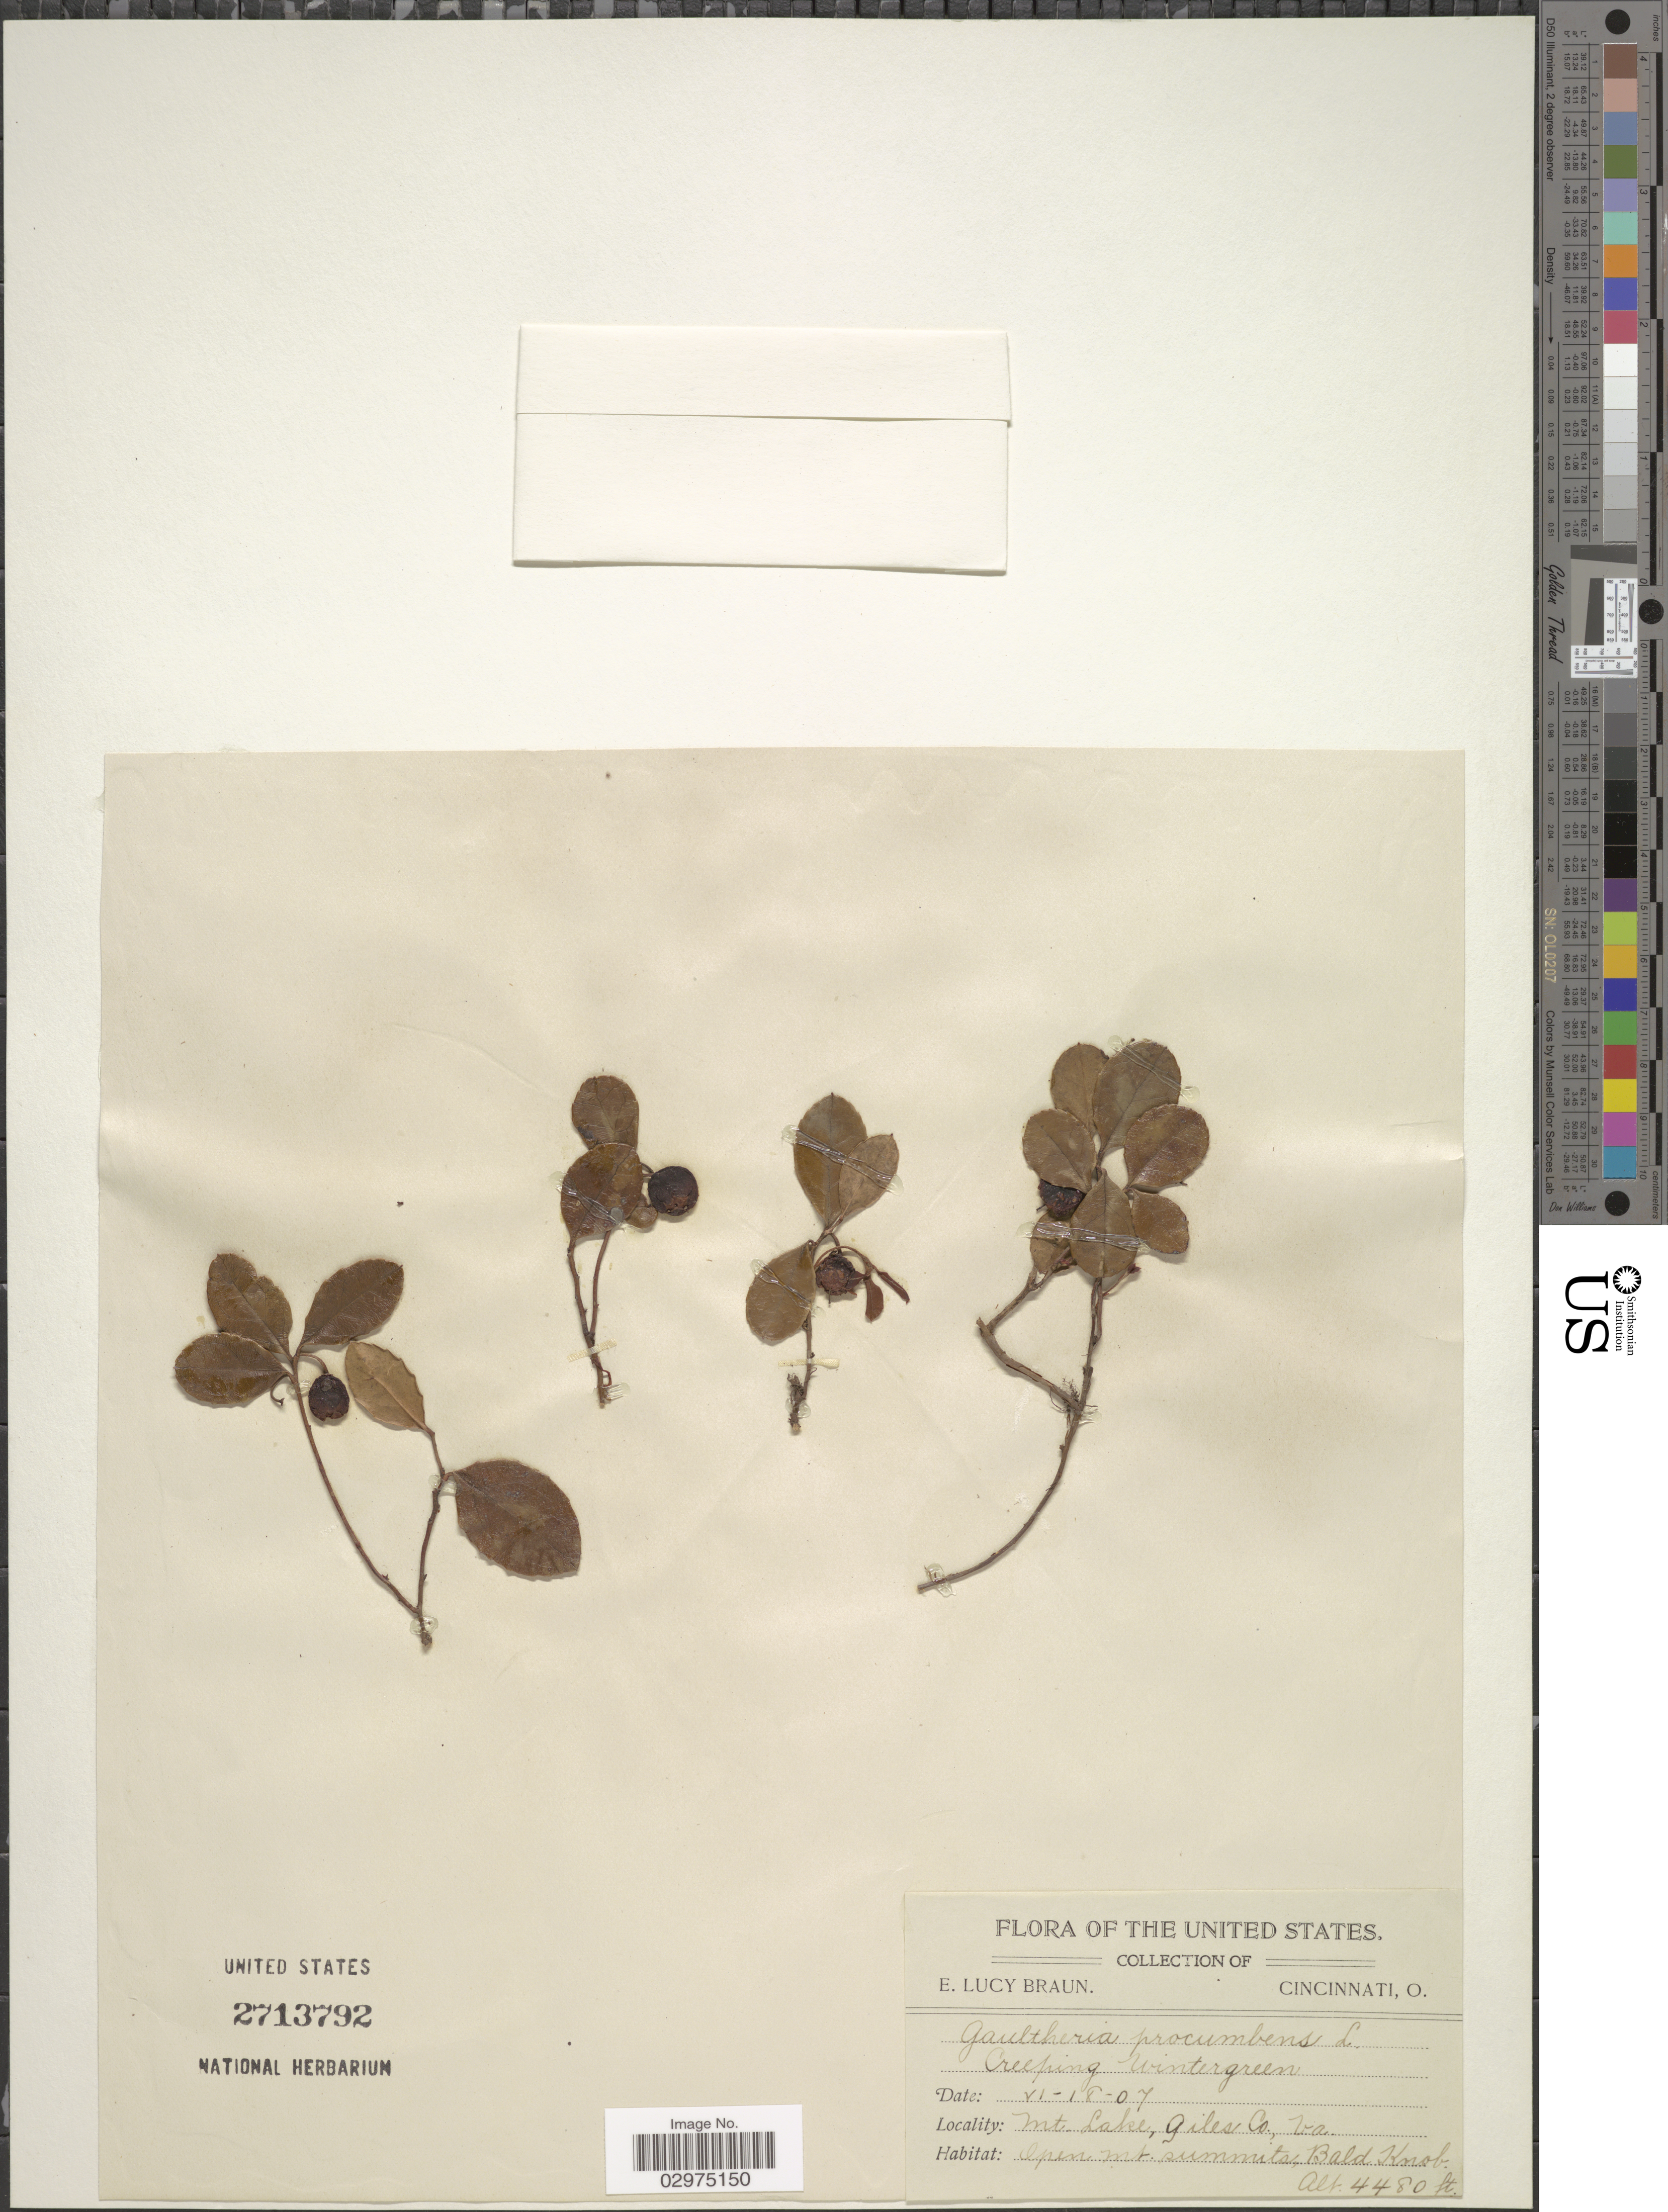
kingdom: Plantae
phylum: Tracheophyta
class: Magnoliopsida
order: Ericales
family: Ericaceae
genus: Gaultheria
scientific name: Gaultheria procumbens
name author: L.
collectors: E. L. Braun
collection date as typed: Transcribed d/m/y: 18/6/07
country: United States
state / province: Virginia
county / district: Giles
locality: Mt. Lake, Giles Co. open mt. summits, Bald Knob.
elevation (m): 1366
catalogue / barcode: US 2713792